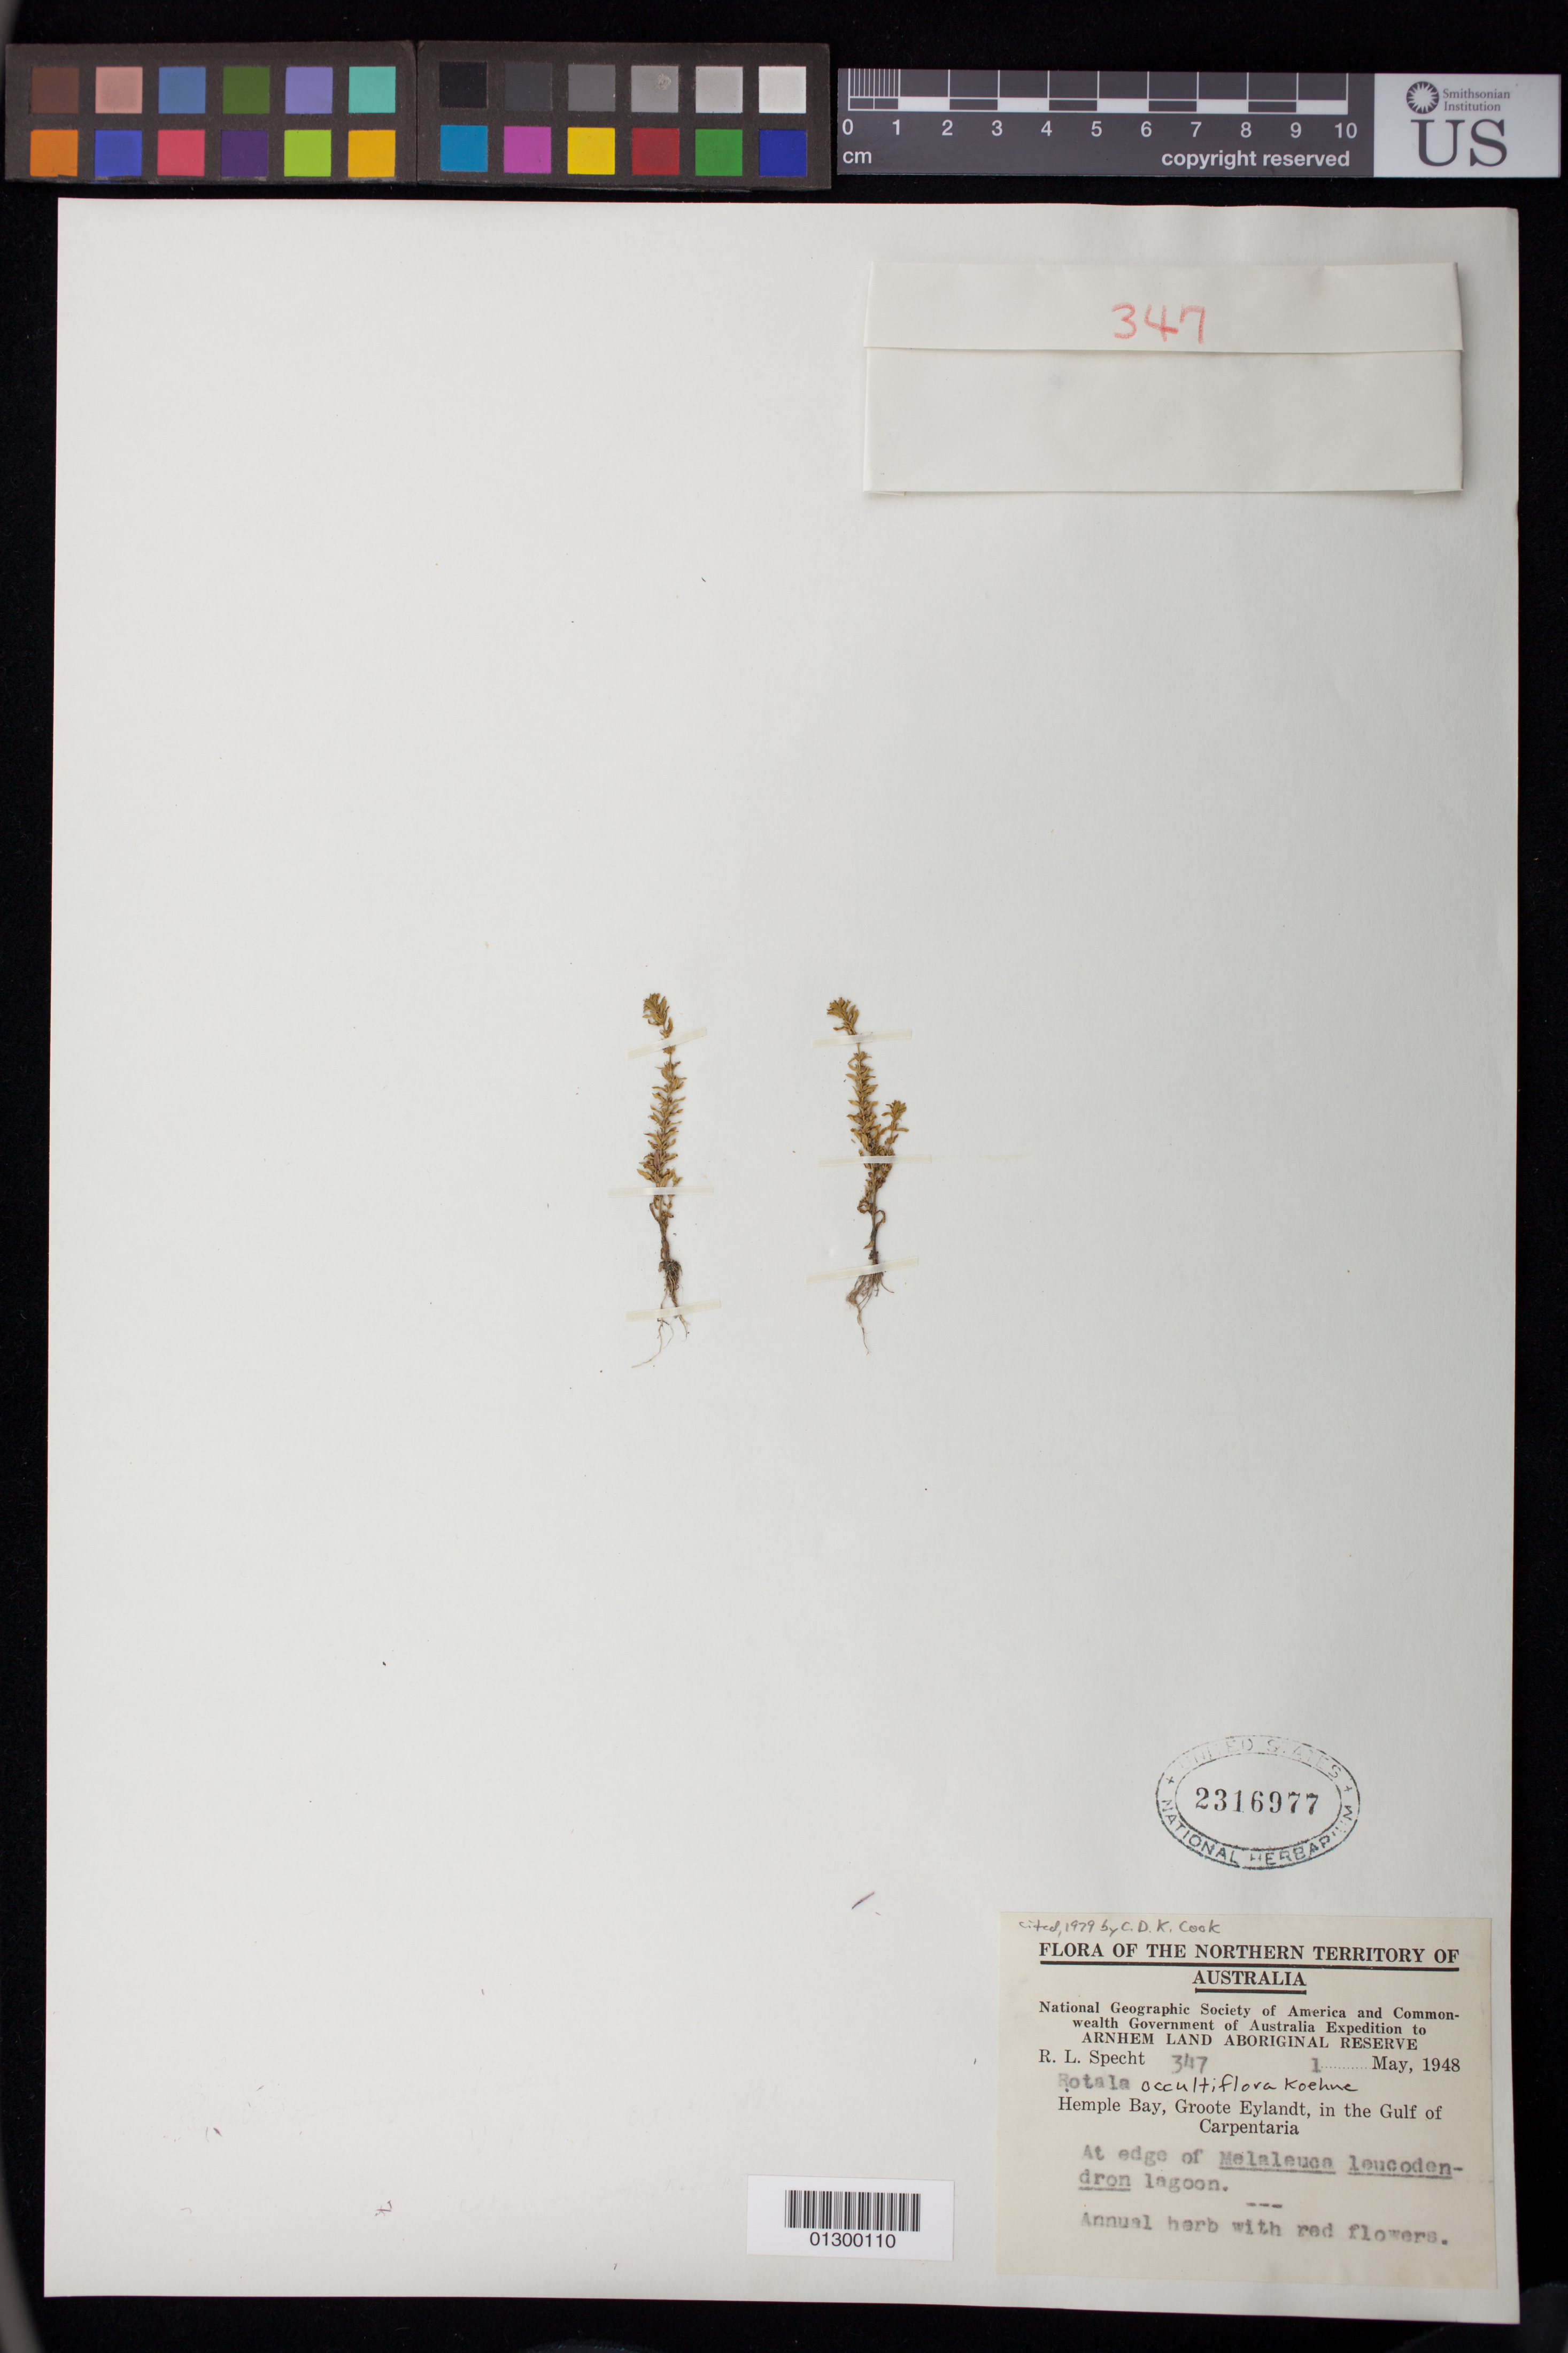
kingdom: Plantae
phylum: Tracheophyta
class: Magnoliopsida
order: Myrtales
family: Lythraceae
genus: Rotala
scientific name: Rotala occultiflora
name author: Koehne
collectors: R. L. Specht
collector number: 347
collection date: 1948-05-01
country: Australia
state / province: Northern Territory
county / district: East Arnhem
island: Groote Eylandt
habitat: At edge of Melaleuca leucodendron lagoon.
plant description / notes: Annual herb with red flowers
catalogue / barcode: US 2316977